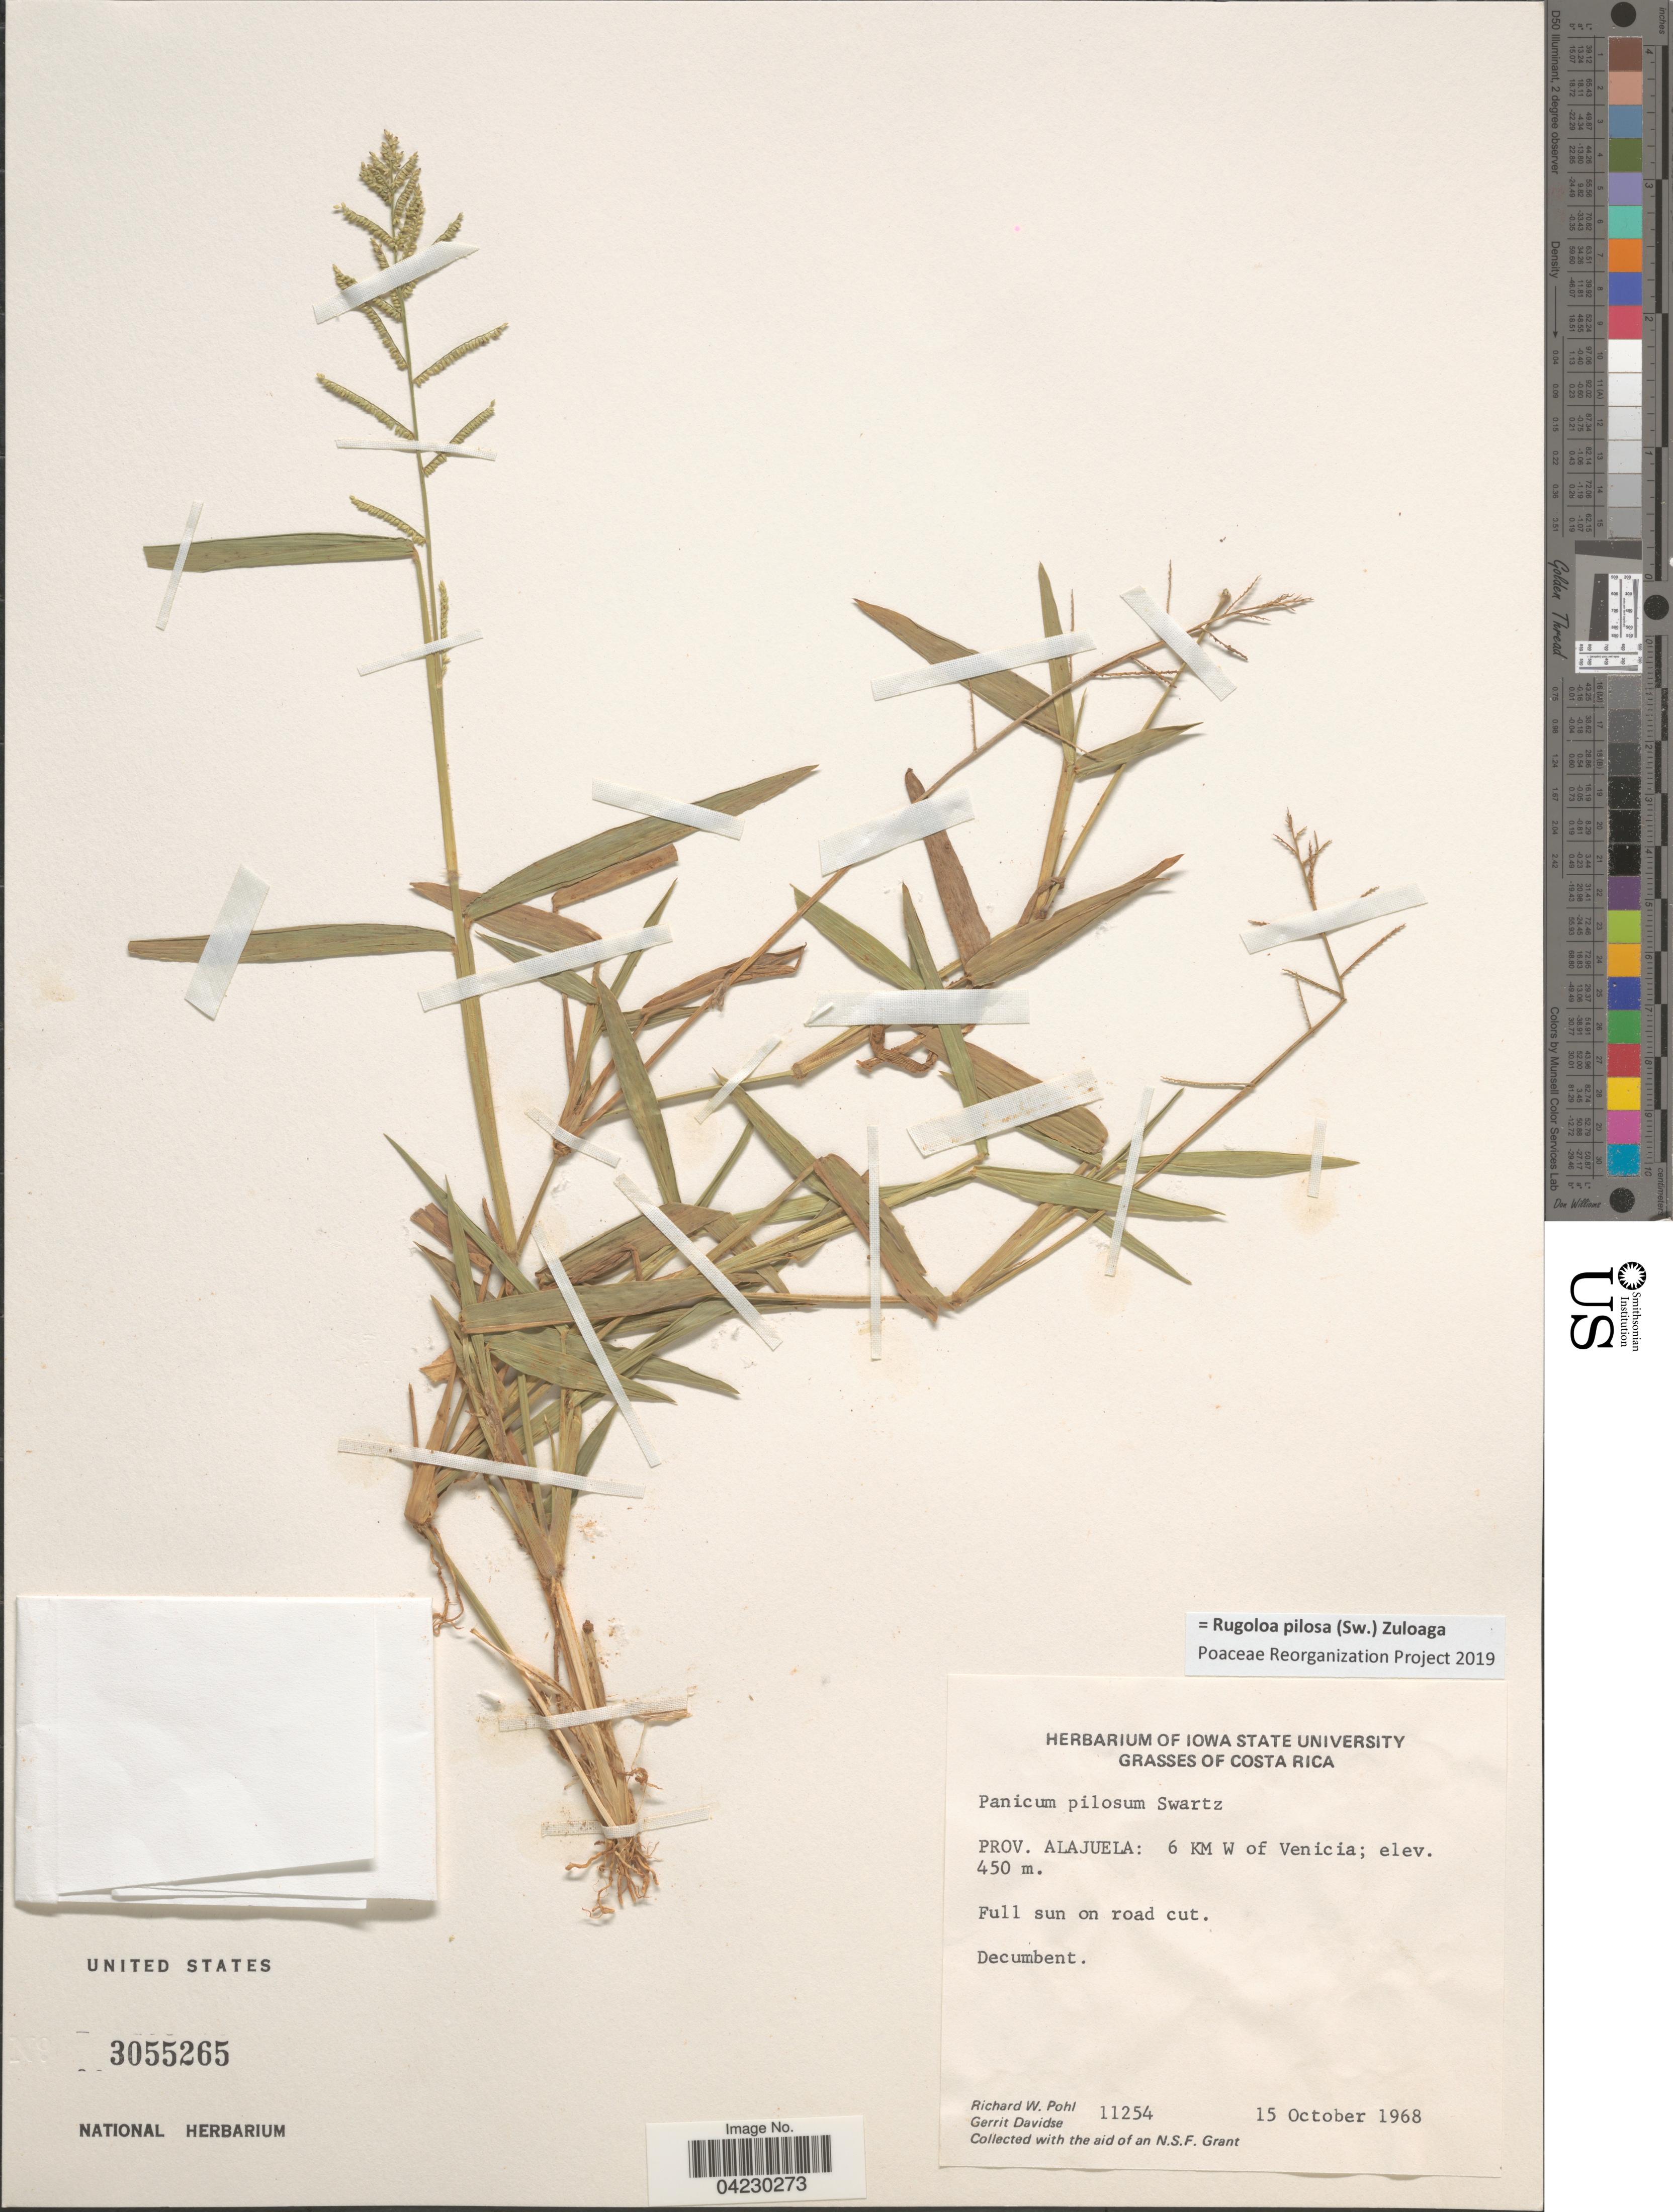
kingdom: Plantae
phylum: Tracheophyta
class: Liliopsida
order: Poales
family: Poaceae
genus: Rugoloa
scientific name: Rugoloa pilosa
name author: (Sw.) Zuloaga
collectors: R. W. Pohl & G. Davidse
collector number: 11254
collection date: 1968-10-15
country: Costa Rica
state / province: Alajuela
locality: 6 KM W of Venicia.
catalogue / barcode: US 3055265